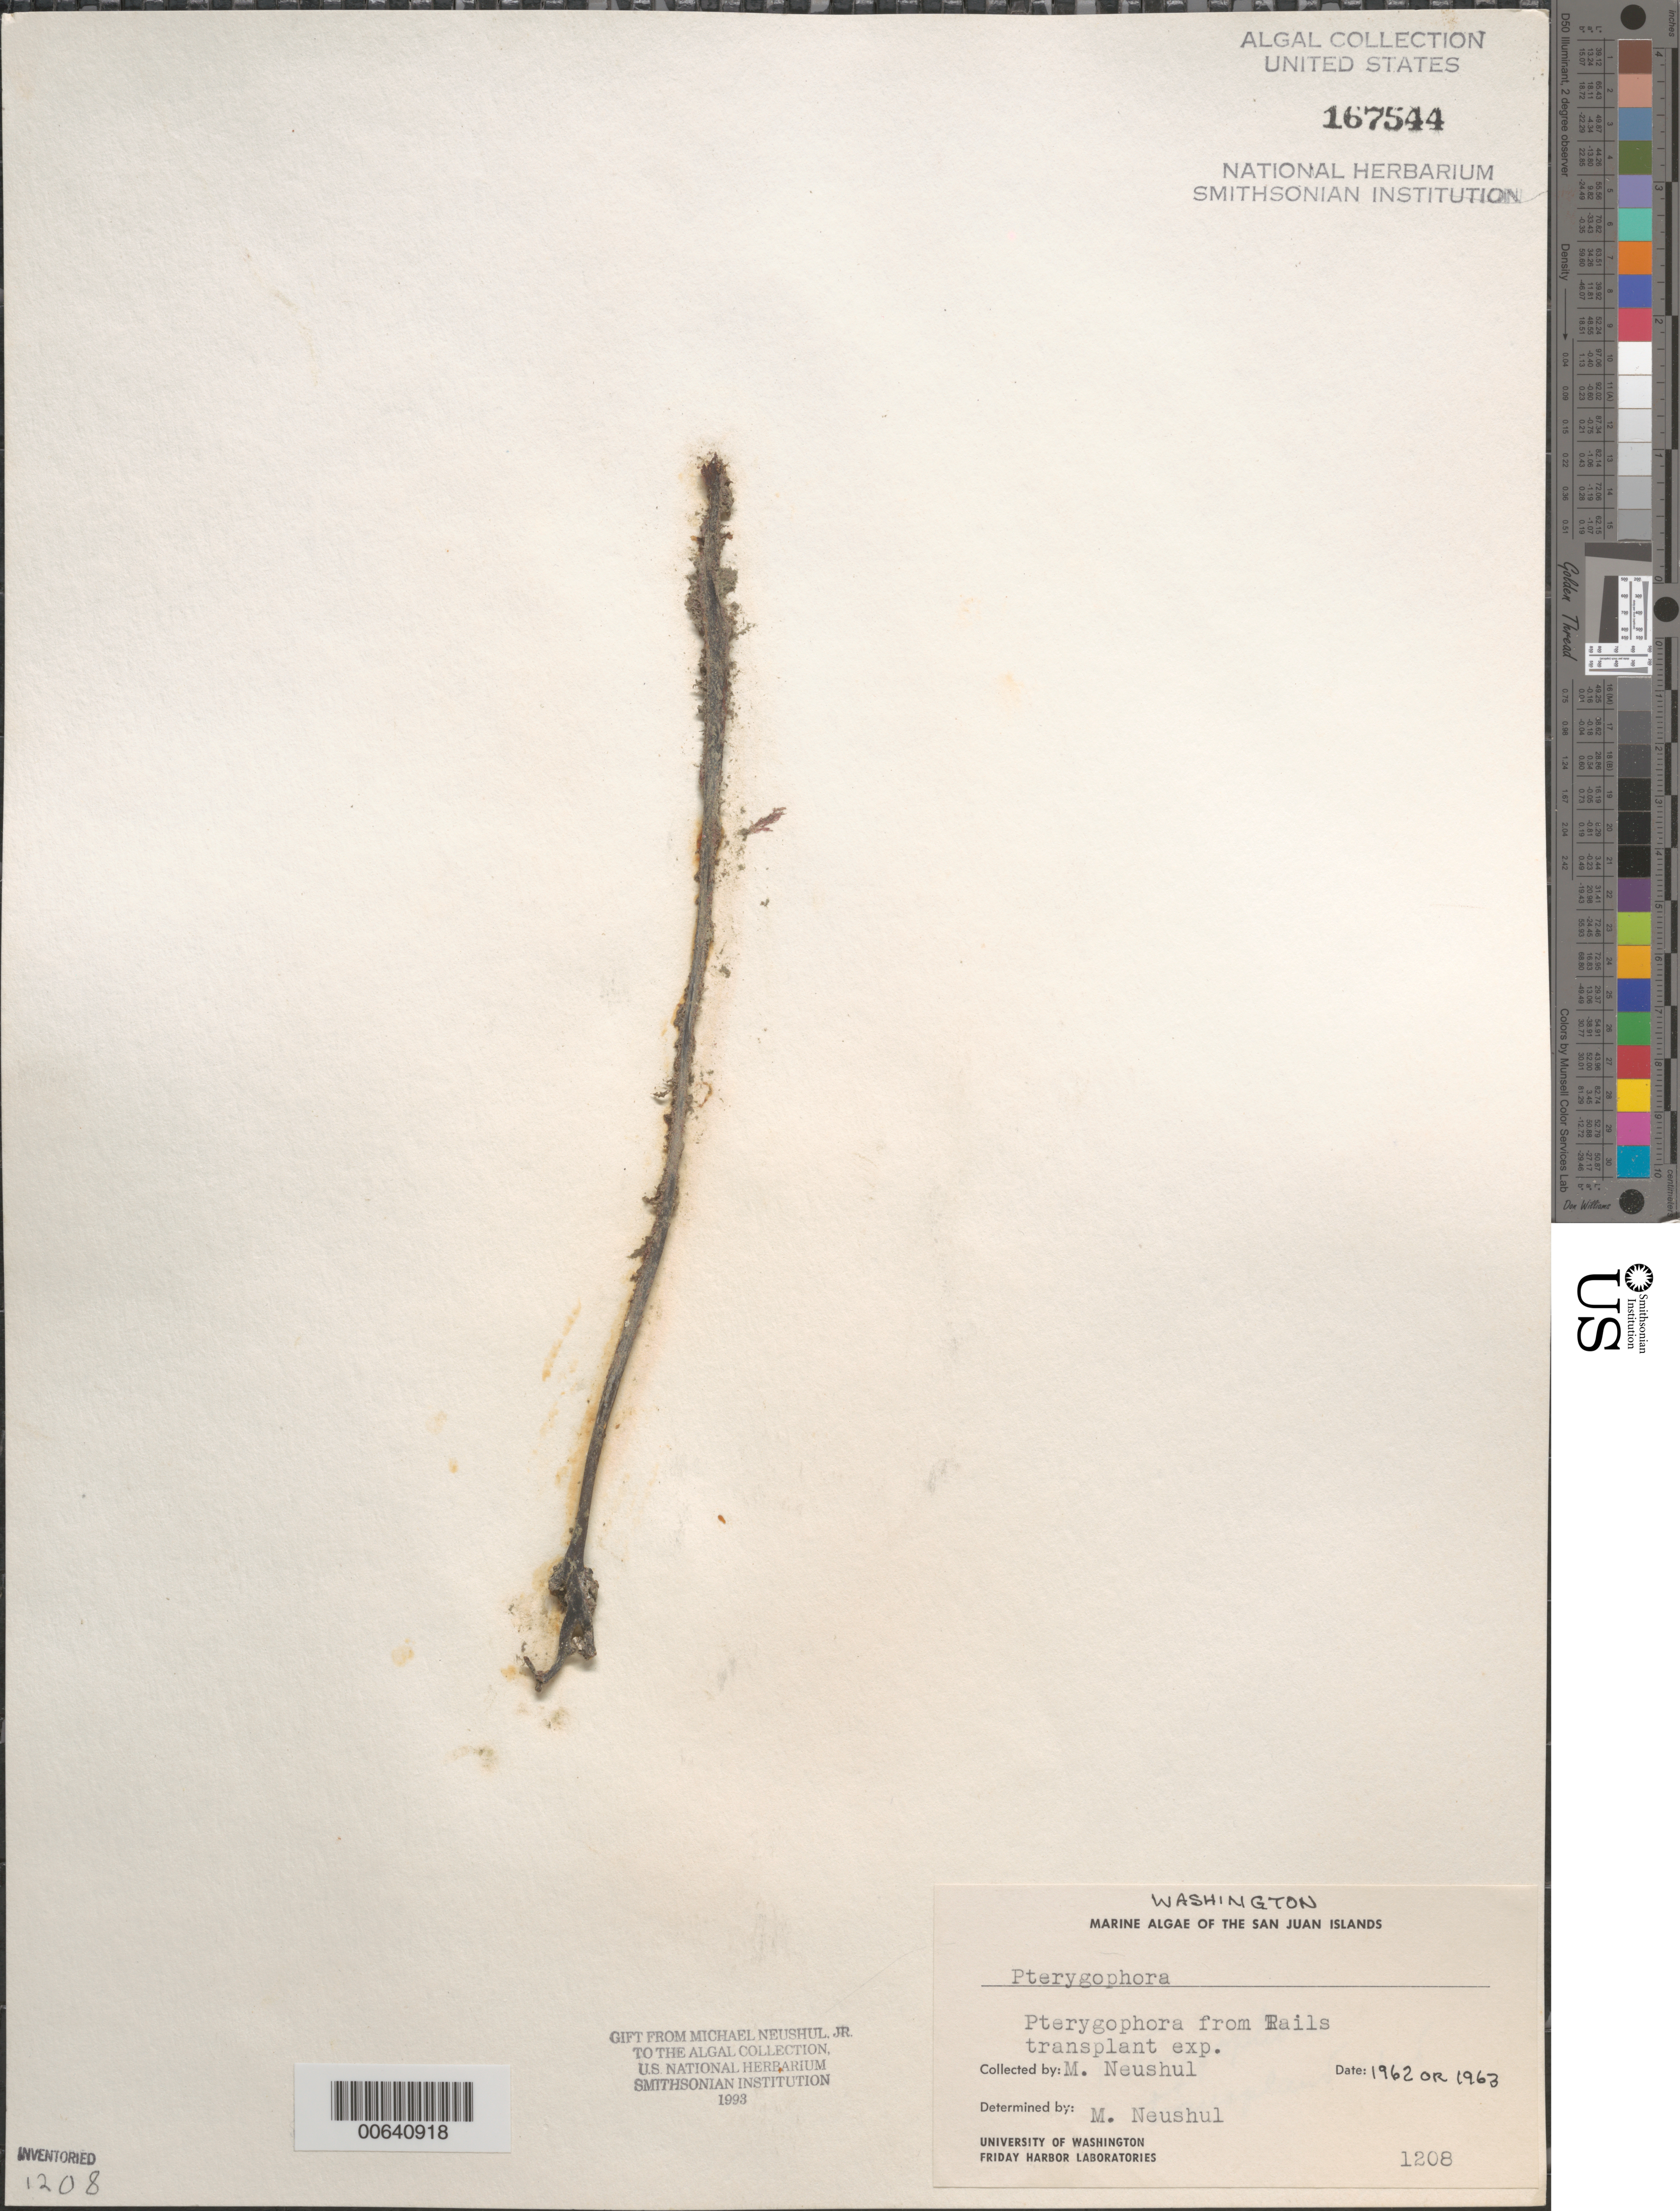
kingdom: Chromista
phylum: Ochrophyta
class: Phaeophyceae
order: Laminariales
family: Alariaceae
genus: Pterygophora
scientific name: Pterygophora sp.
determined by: Neushul, M.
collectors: M. Neushul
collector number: Neushul 1208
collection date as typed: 1962 or -- --- 1963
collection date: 1962 or 1963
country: United States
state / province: Washington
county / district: San Juan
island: San Juan Islands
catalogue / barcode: US 167544